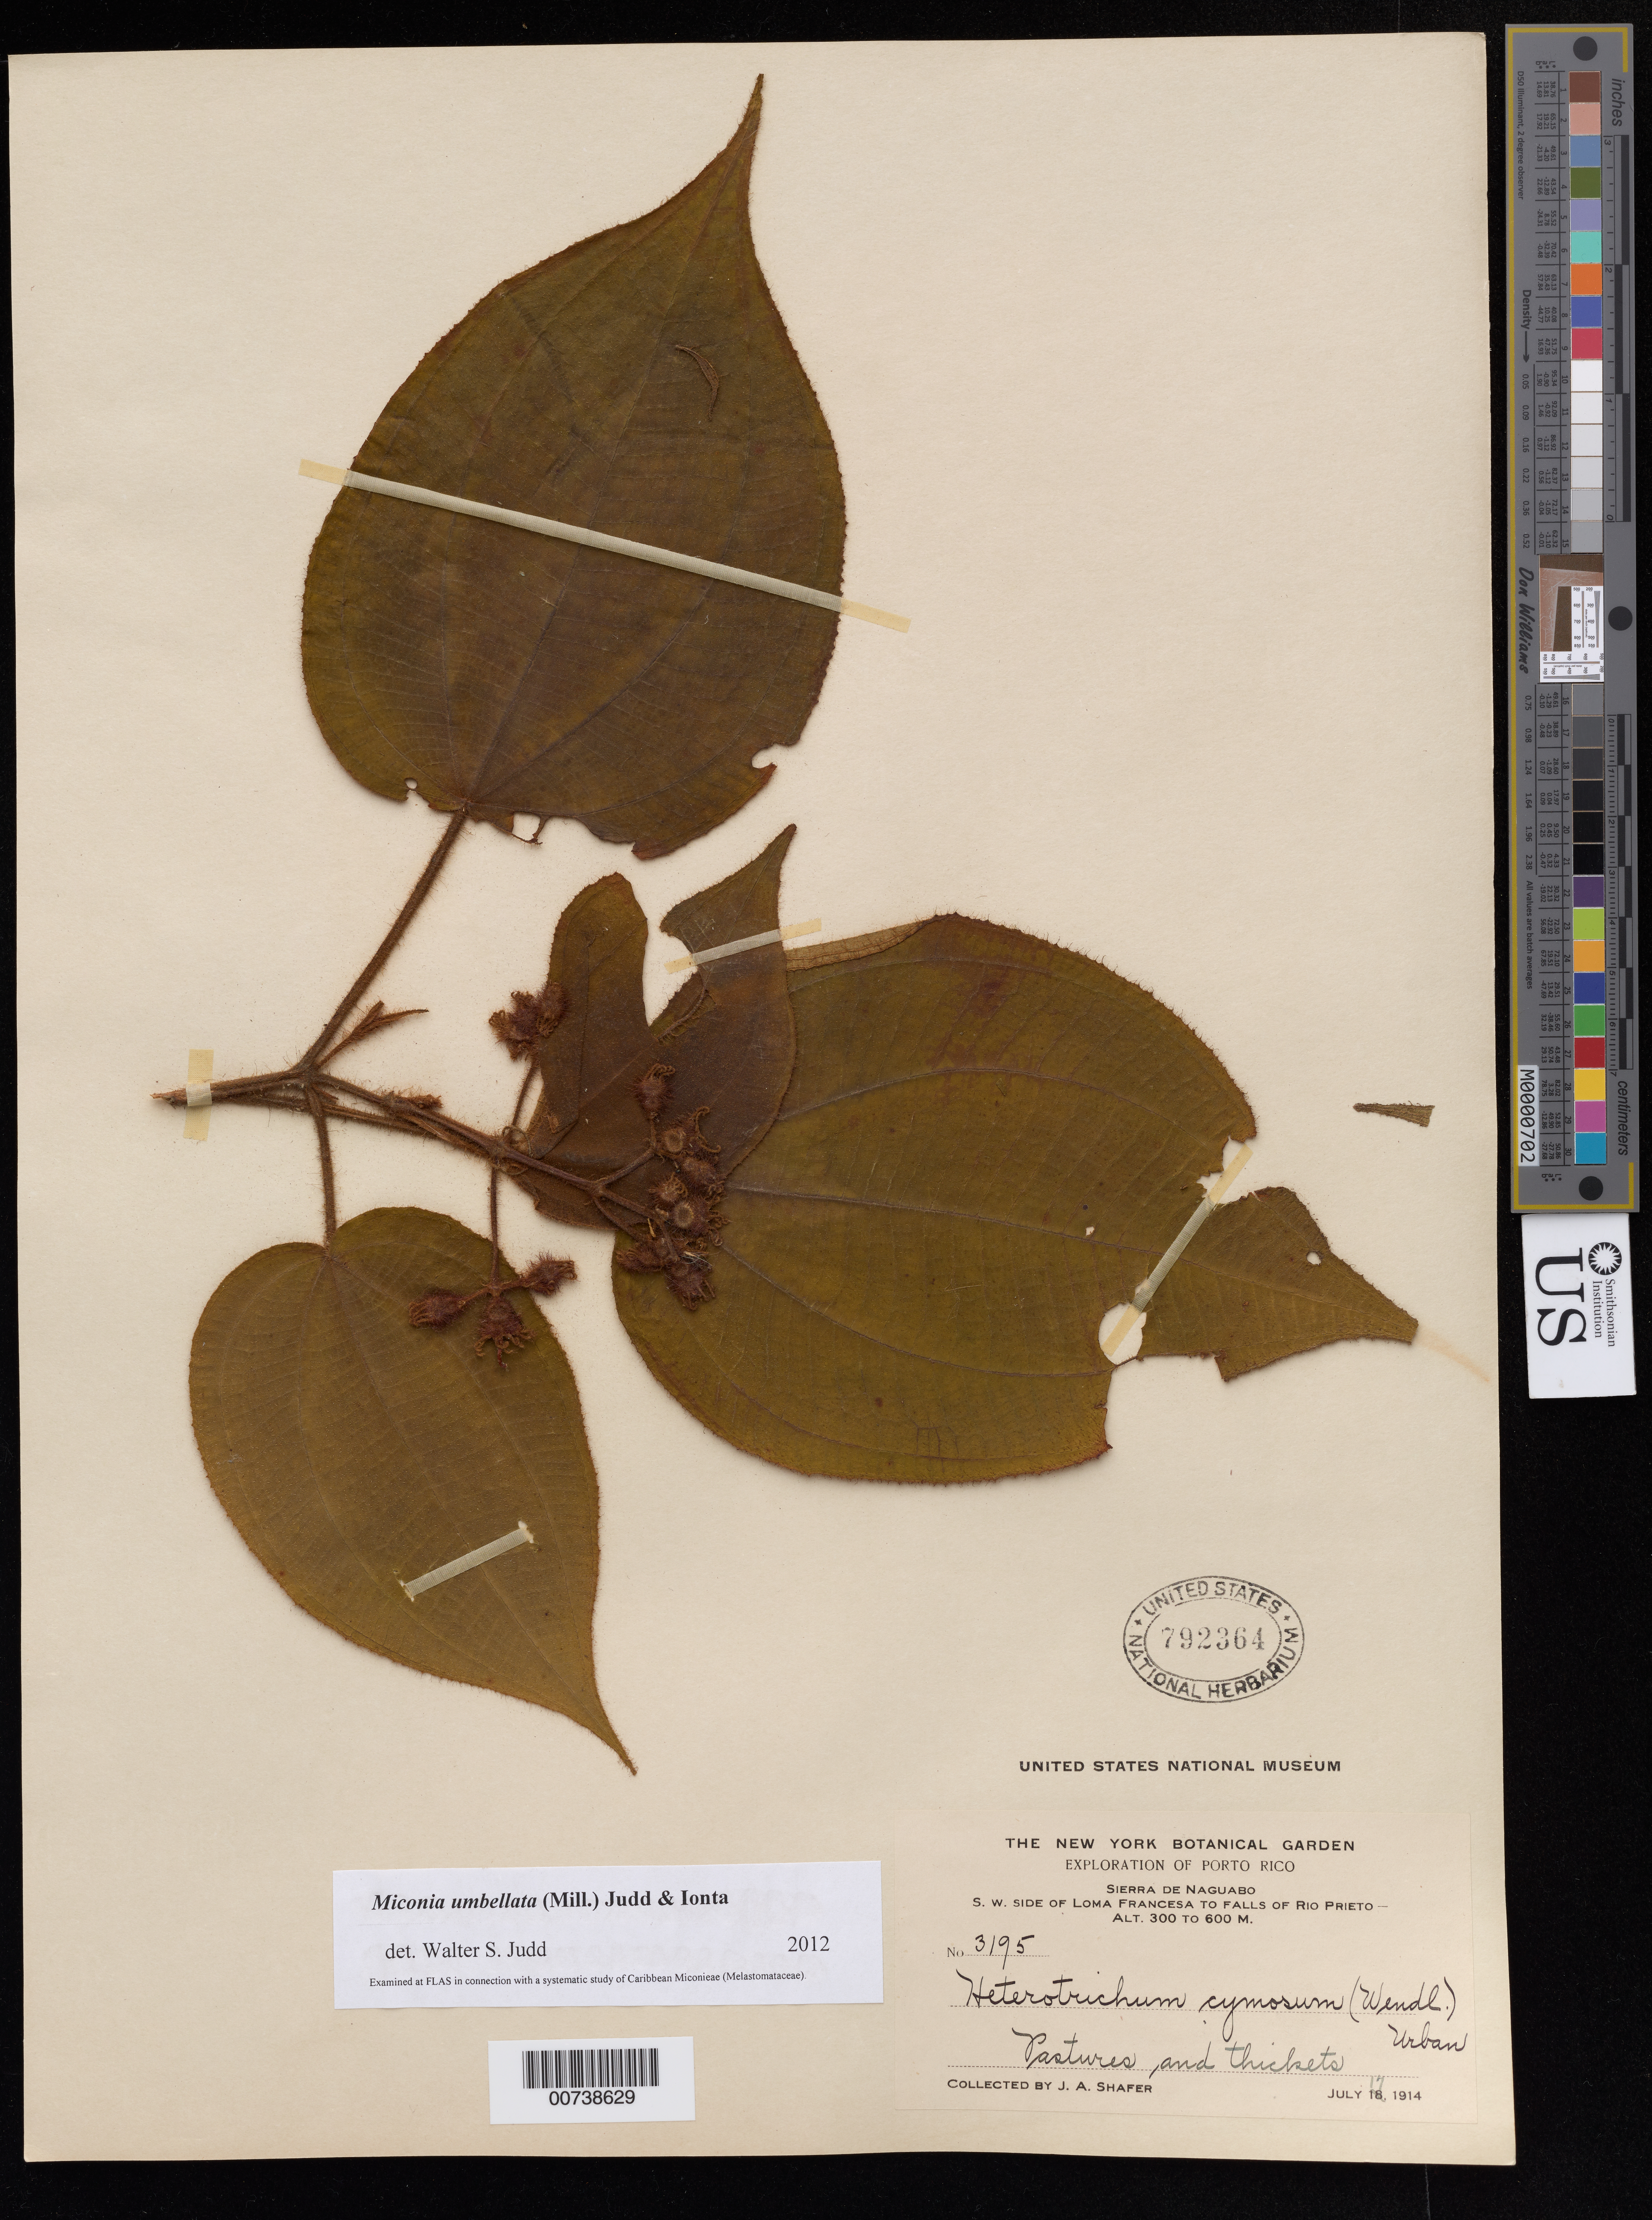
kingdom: Plantae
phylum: Tracheophyta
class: Magnoliopsida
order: Myrtales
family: Melastomataceae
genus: Miconia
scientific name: Miconia umbellata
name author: (Mill.) Judd & Ionta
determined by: Judd, Walter S.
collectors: J. A. Shafer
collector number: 3195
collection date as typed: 17 Jul 1914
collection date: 1914-07-17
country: Puerto Rico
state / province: Naguabo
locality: Sierra de Naguabo, SW side of Loma Francesa to Falls Prieto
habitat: Pastures and thickets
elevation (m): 300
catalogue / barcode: US 792364